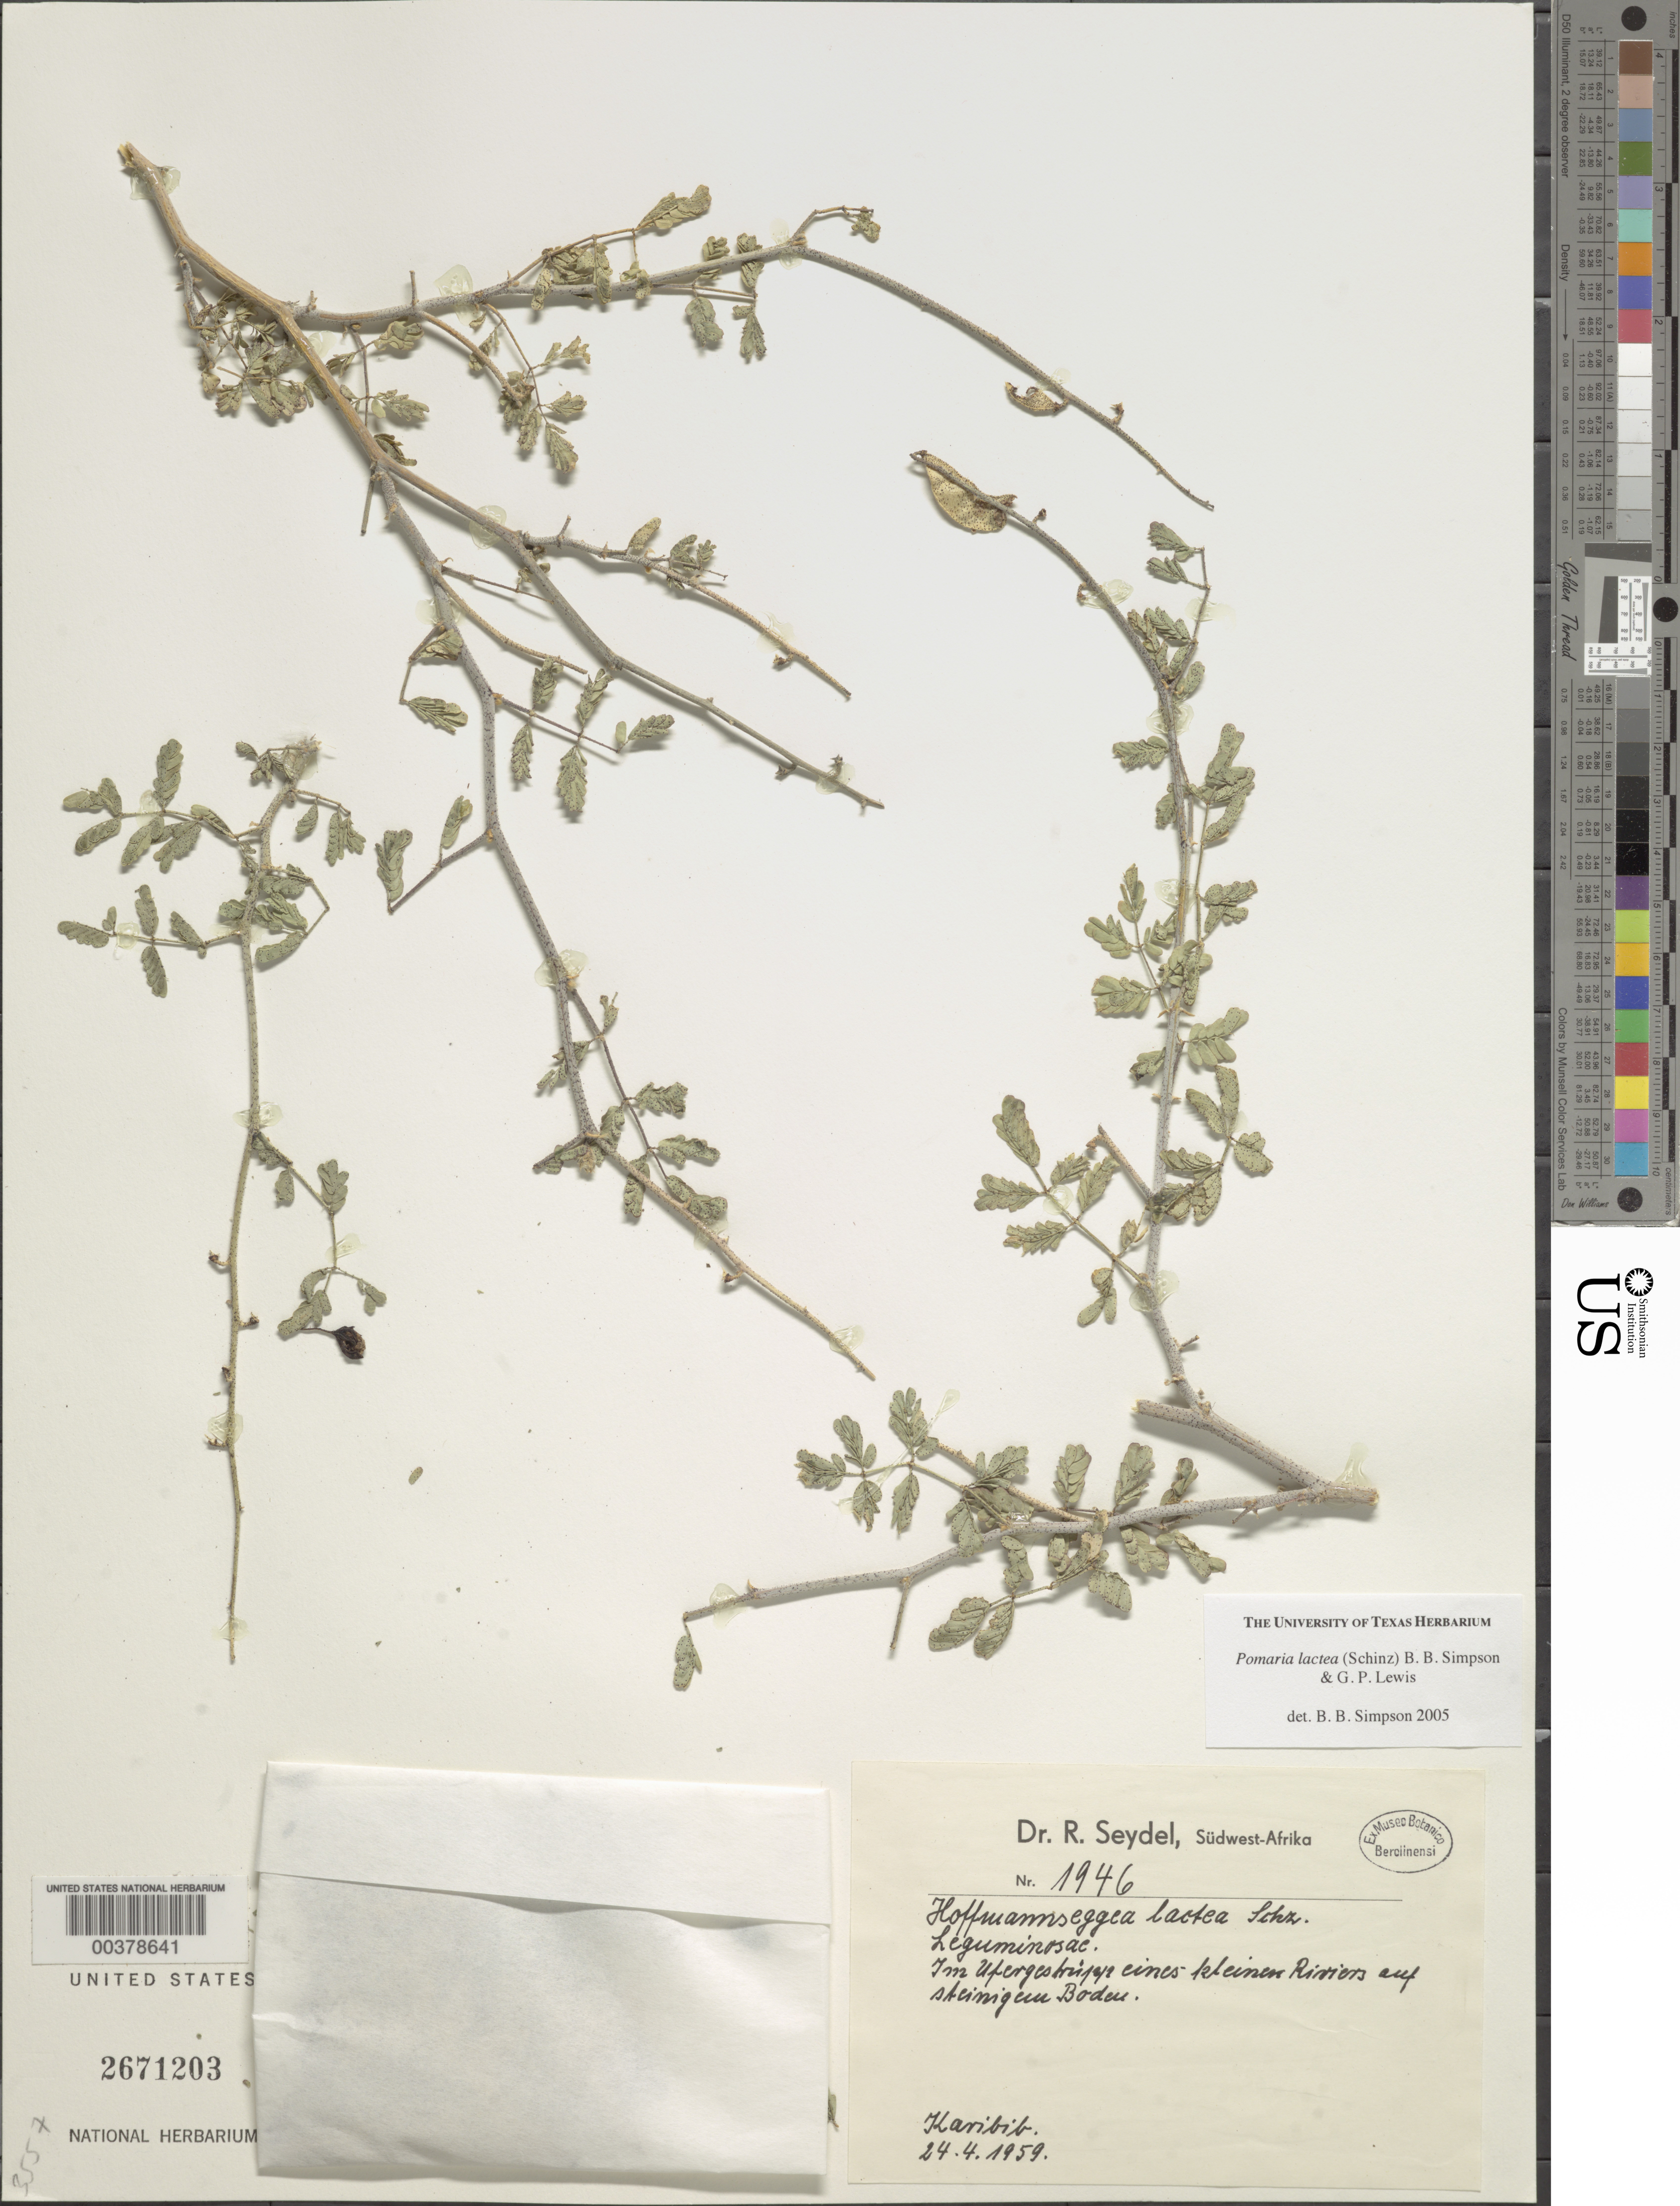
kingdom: Plantae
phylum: Tracheophyta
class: Magnoliopsida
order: Fabales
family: Fabaceae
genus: Pomaria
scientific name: Pomaria lactea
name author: (Schinz) B.B. Simpson & G.P. Lewis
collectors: R. Seydel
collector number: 1946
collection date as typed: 24 Apr 1959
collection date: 1959-04-24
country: Namibia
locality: Karibib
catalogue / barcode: US 2671203